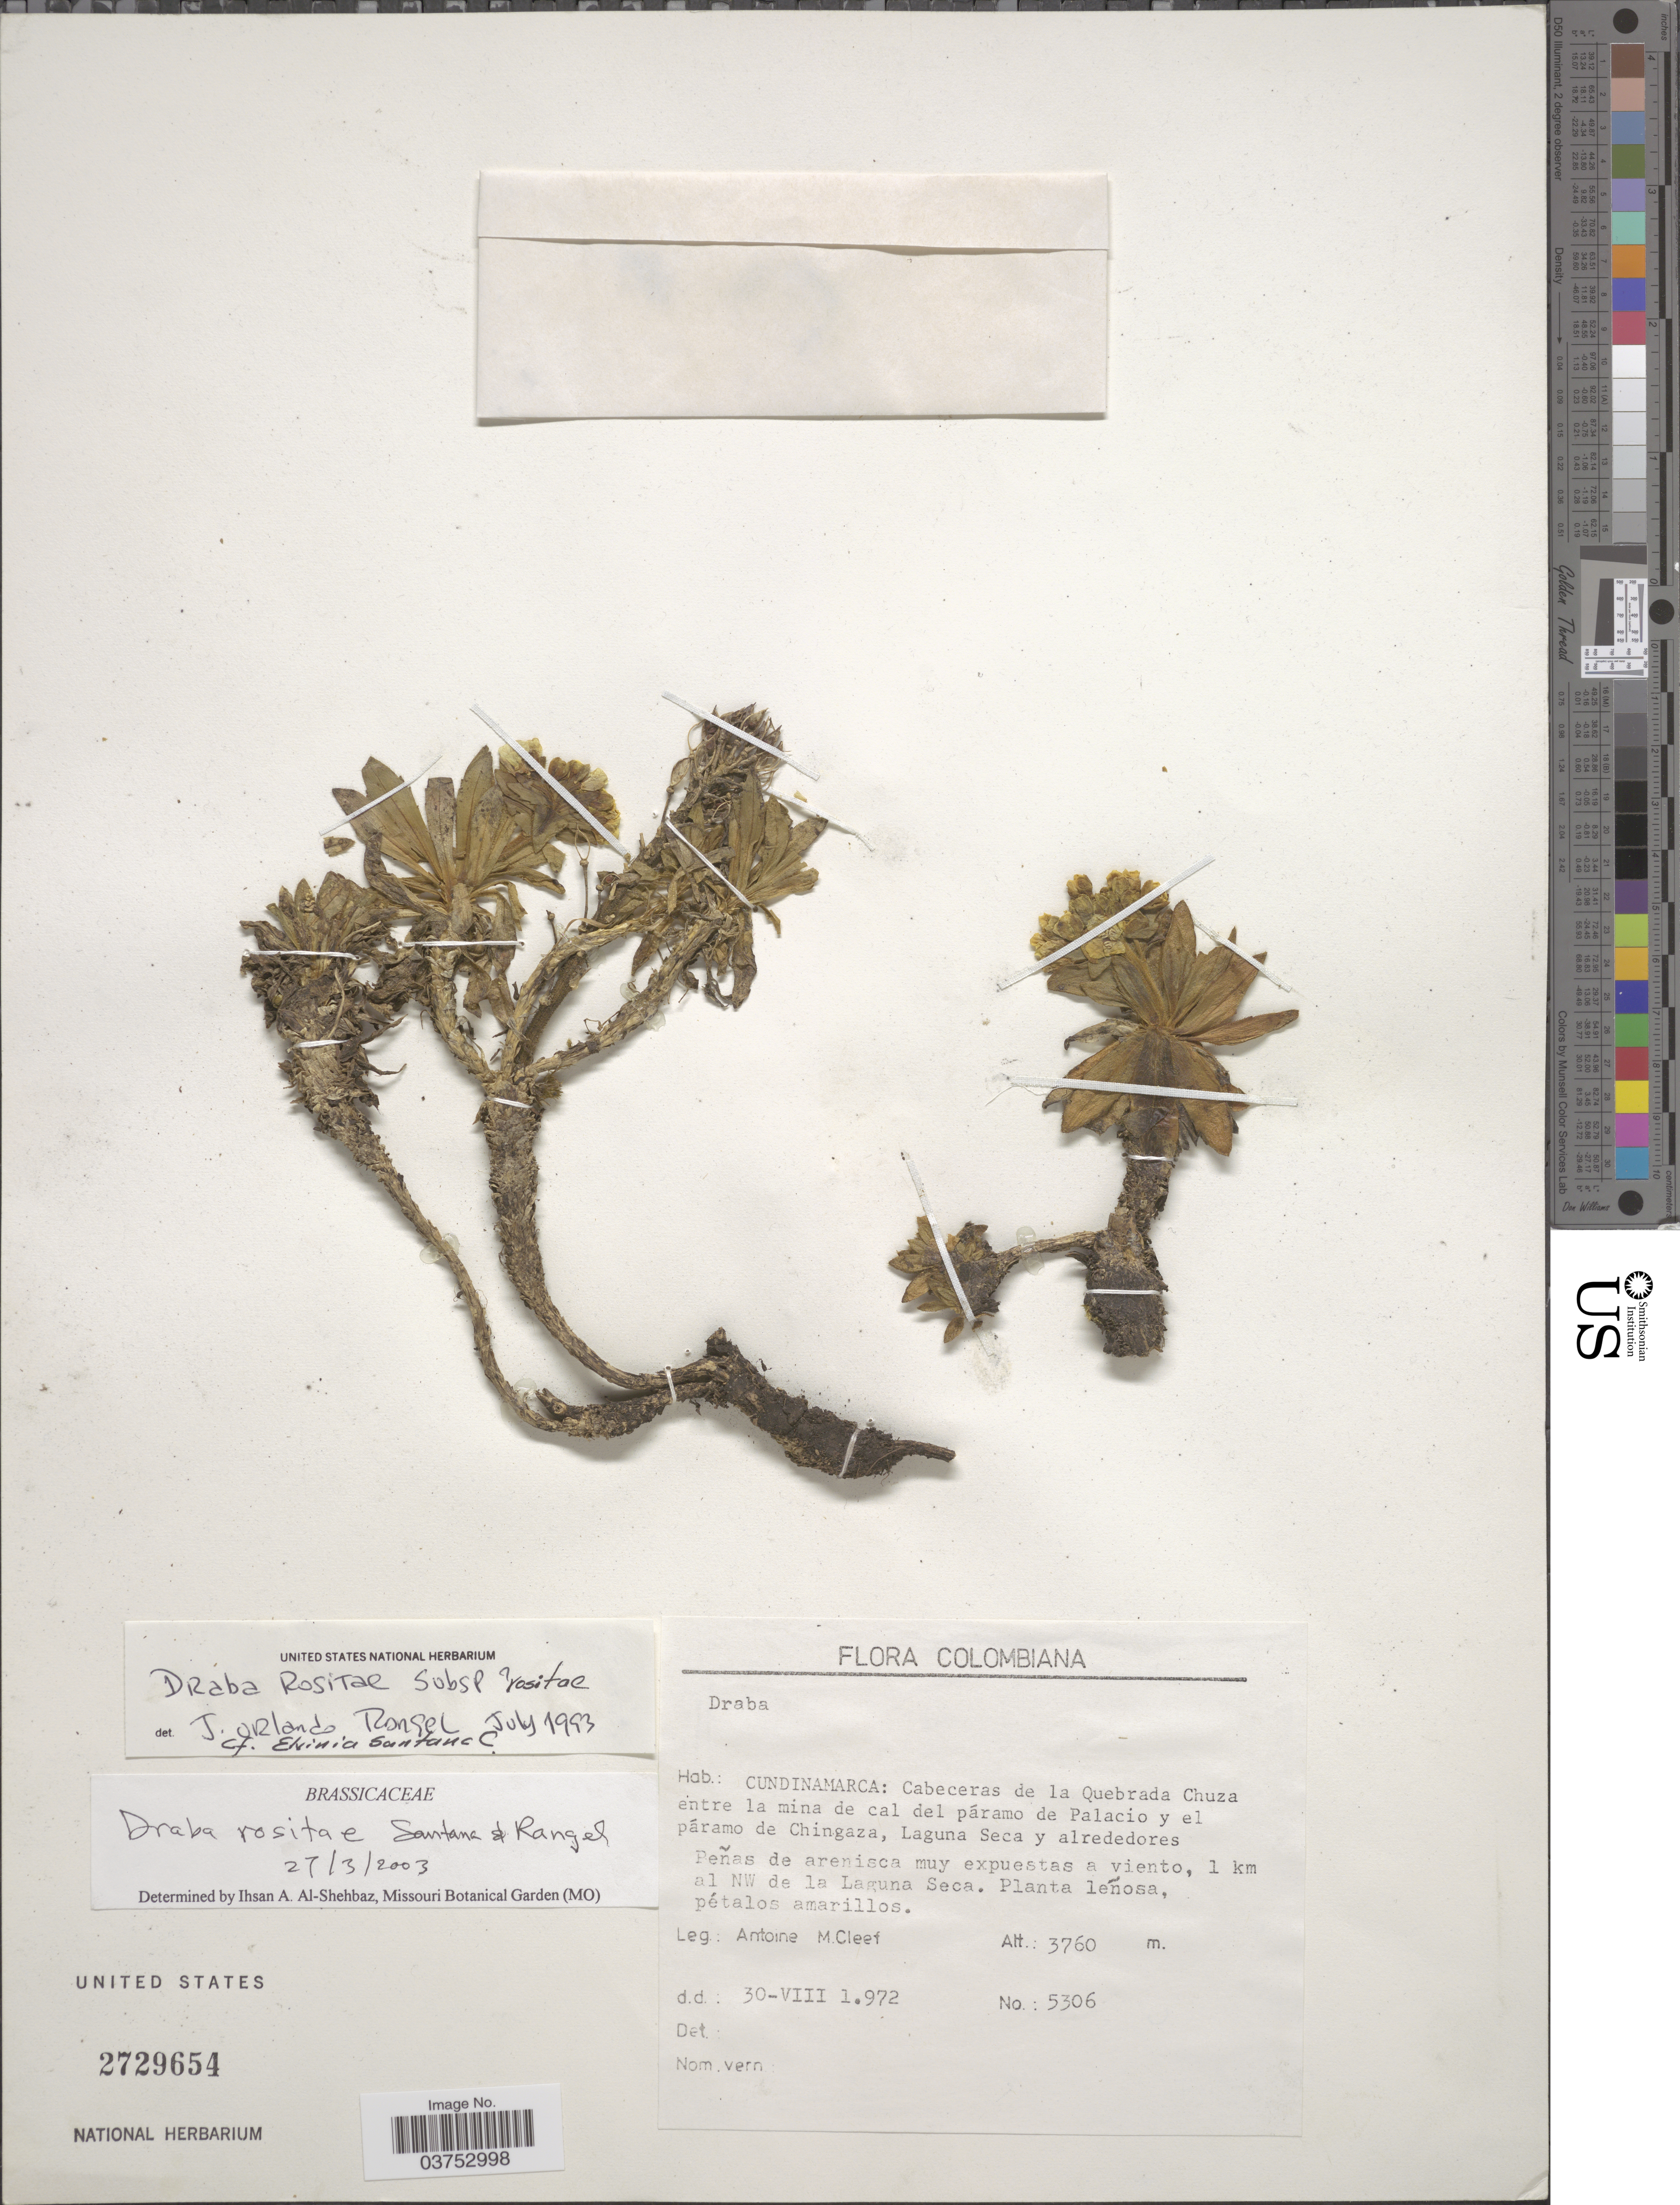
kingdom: Plantae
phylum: Tracheophyta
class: Magnoliopsida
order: Brassicales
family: Brassicaceae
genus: Draba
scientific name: Draba rositae subsp. rositae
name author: Santana & J.O. Rangel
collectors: A. M. Cleef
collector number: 5306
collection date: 1972-08-30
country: Colombia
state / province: Cundinamarca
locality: Cabeceras de la Quebrada Chuza entre la mina de cal del páramo de Palacio y el páramo de Chingaza, Laguna Seca y alrededores Peñas de arenisca nuy expuestas a viento, 1 km al NW de la Laguna Seca.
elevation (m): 3760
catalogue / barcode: US 2729654